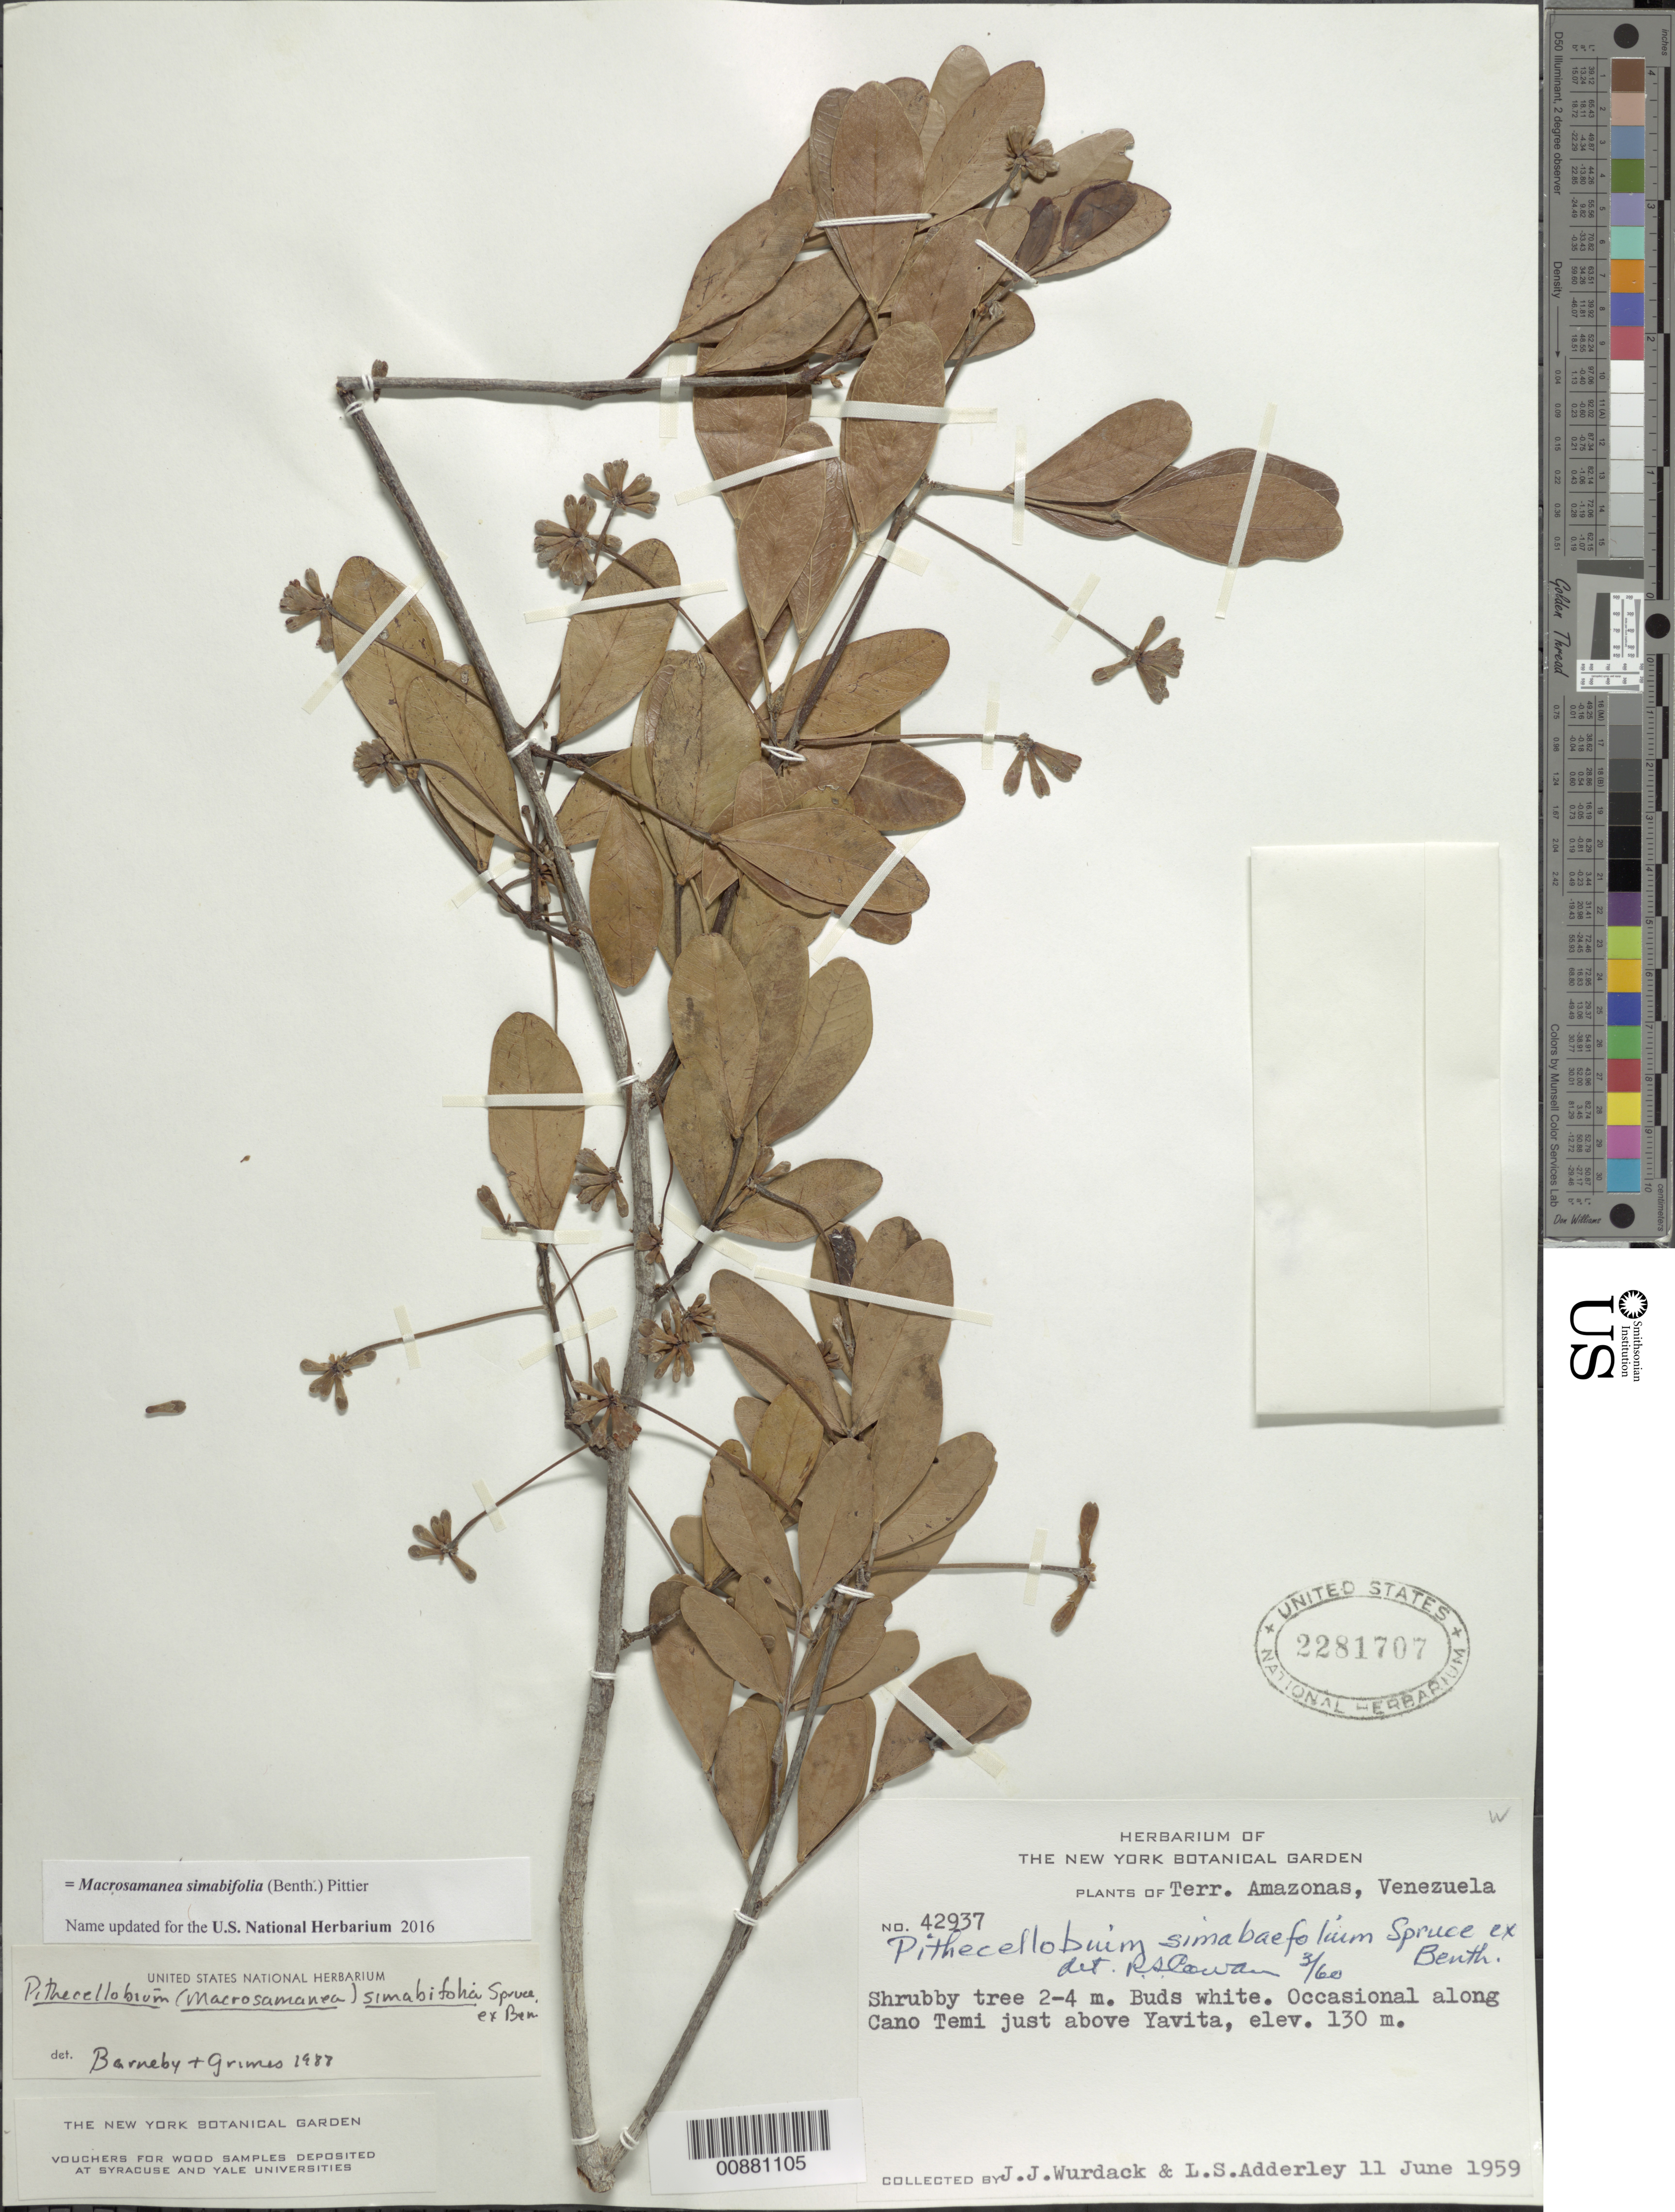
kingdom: Plantae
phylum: Tracheophyta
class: Magnoliopsida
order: Fabales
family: Fabaceae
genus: Macrosamanea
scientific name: Macrosamanea simabifolia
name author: (Spruce ex Benth.) Pittier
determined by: Barneby, R. C.; Grimes, J. W.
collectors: J. J. Wurdack & L. S. Adderley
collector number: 42937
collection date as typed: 11-Jun-59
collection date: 1959-06-11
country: Venezuela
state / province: Amazonas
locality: Río Atabapo, along Caño Temi just above Yavita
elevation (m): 130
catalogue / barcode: US 2281707